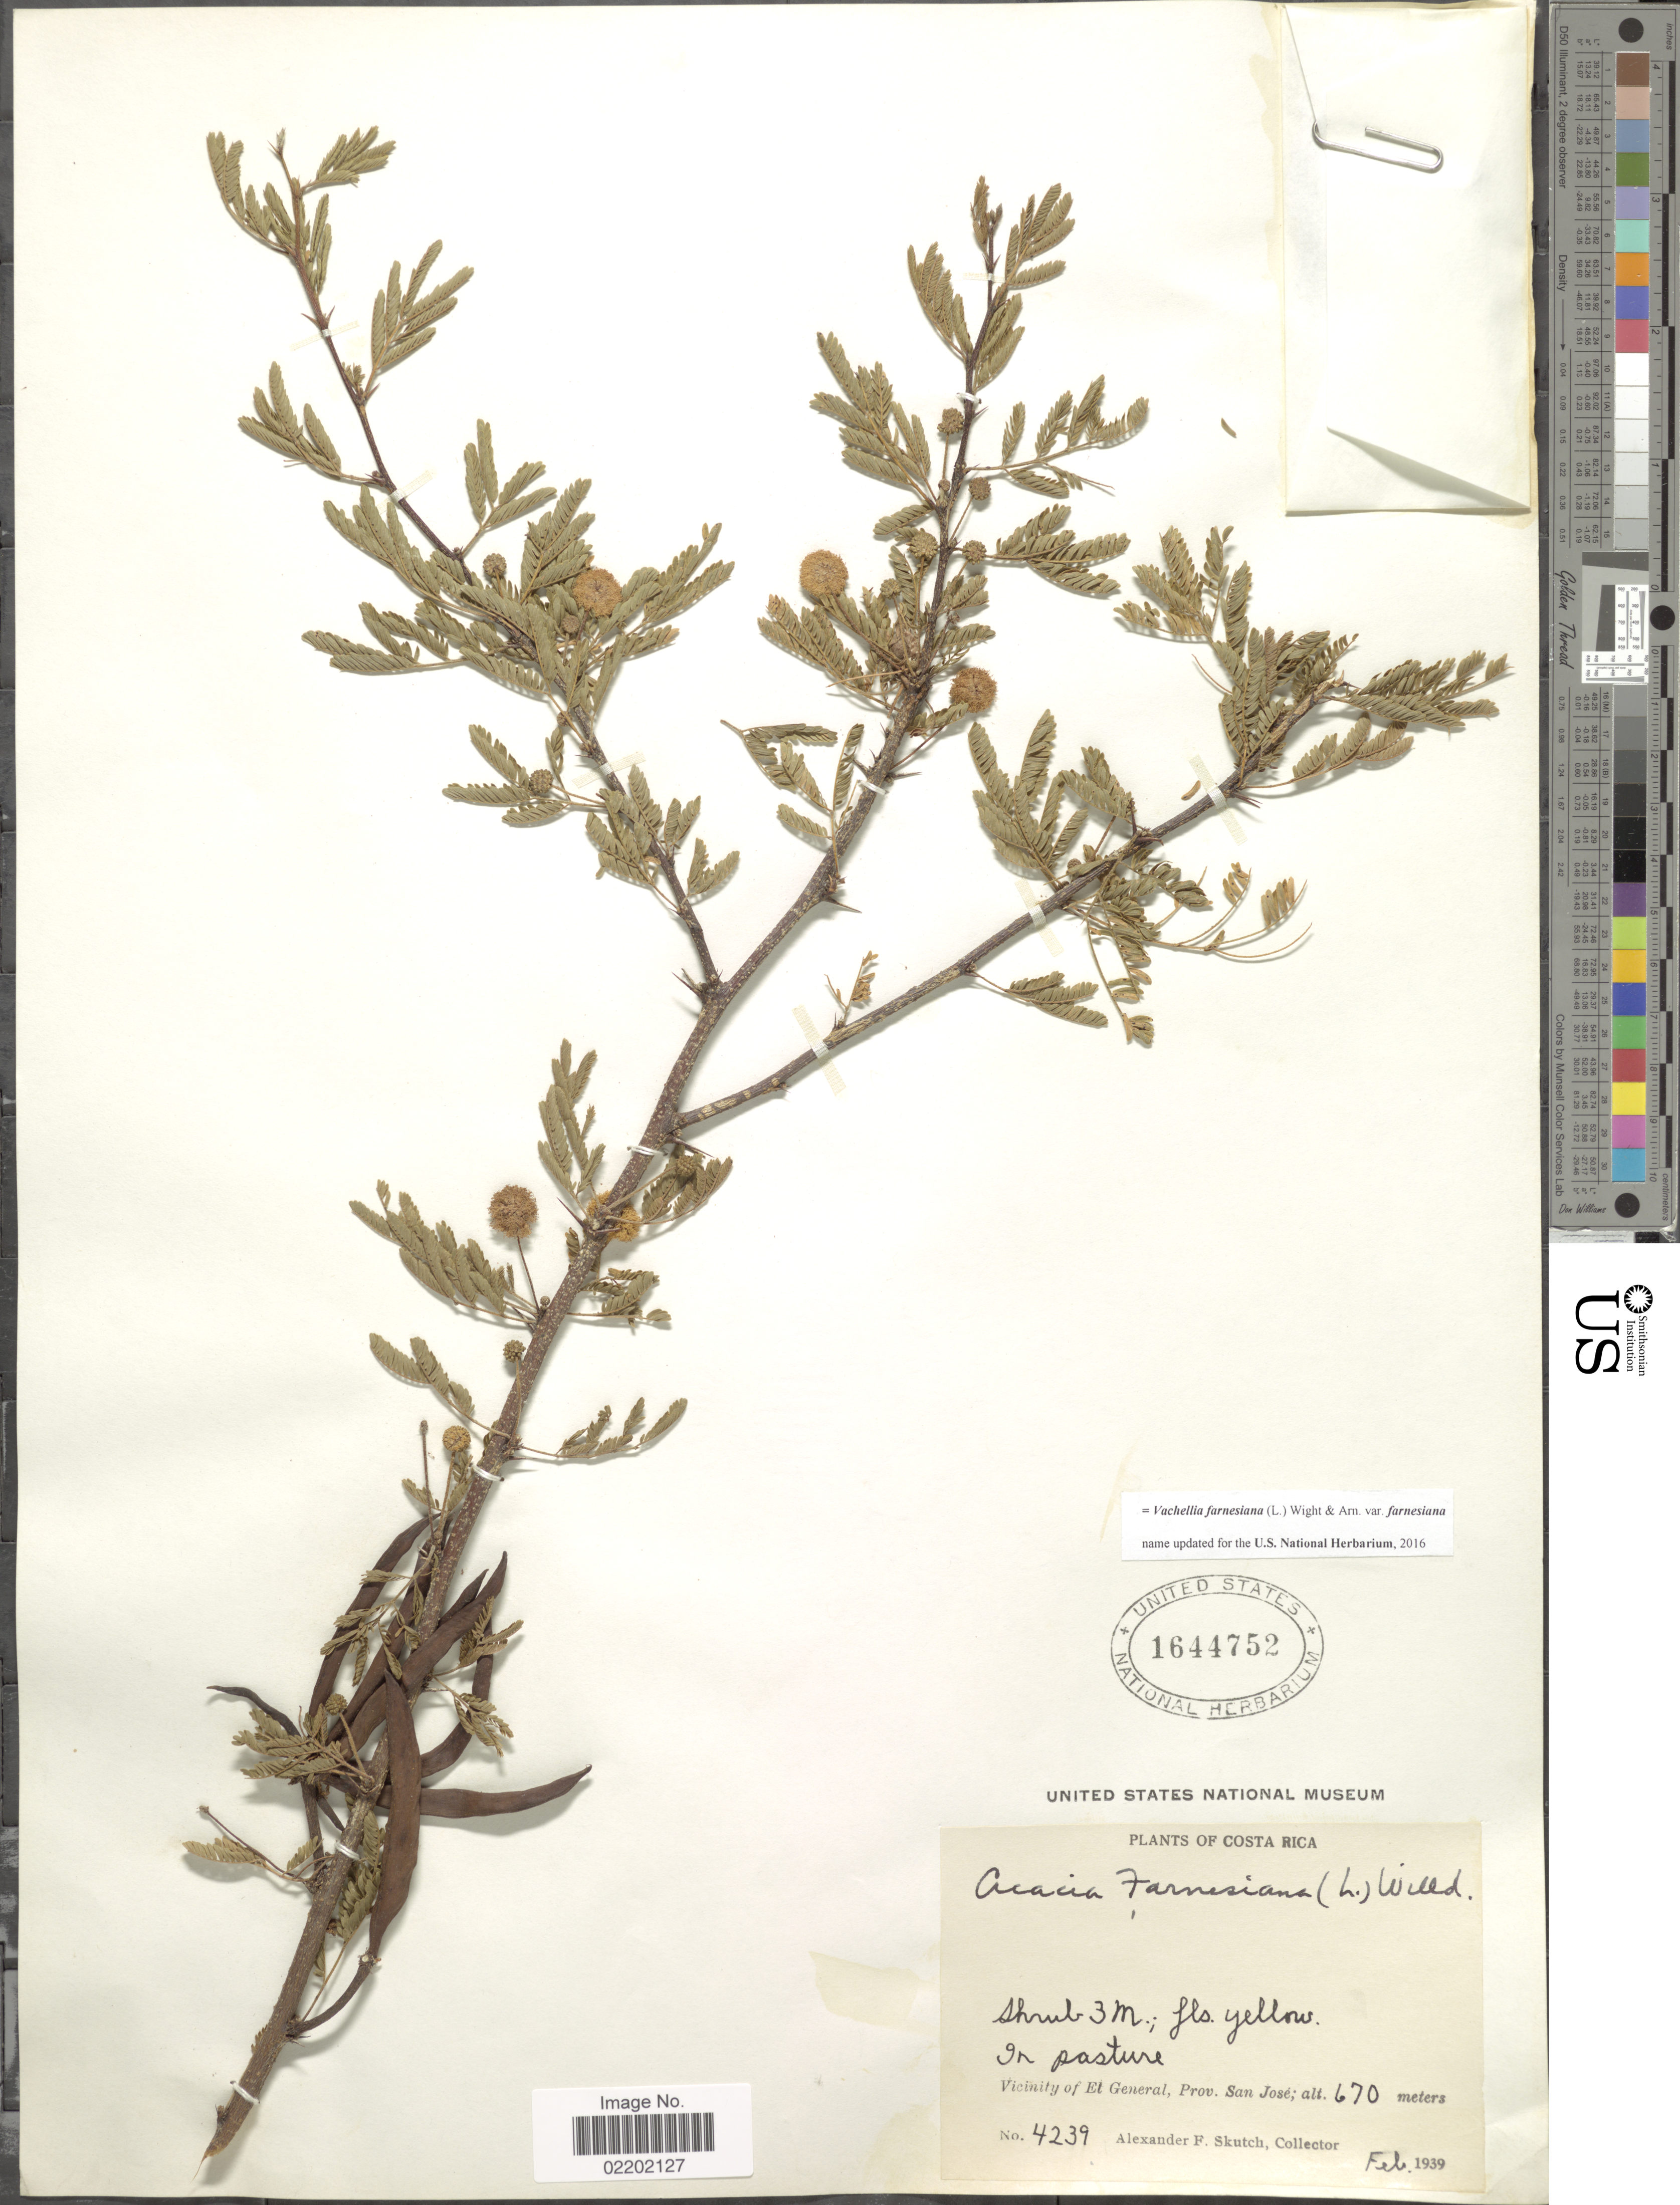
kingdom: Plantae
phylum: Tracheophyta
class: Magnoliopsida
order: Fabales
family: Fabaceae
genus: Vachellia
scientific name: Vachellia farnesiana var. farnesiana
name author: (L.) Wight & Arn.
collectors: A. F. Skutch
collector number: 4239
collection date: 1939-02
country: Costa Rica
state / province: San José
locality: In pasture, Vicinity of El General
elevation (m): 670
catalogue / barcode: US 1644752